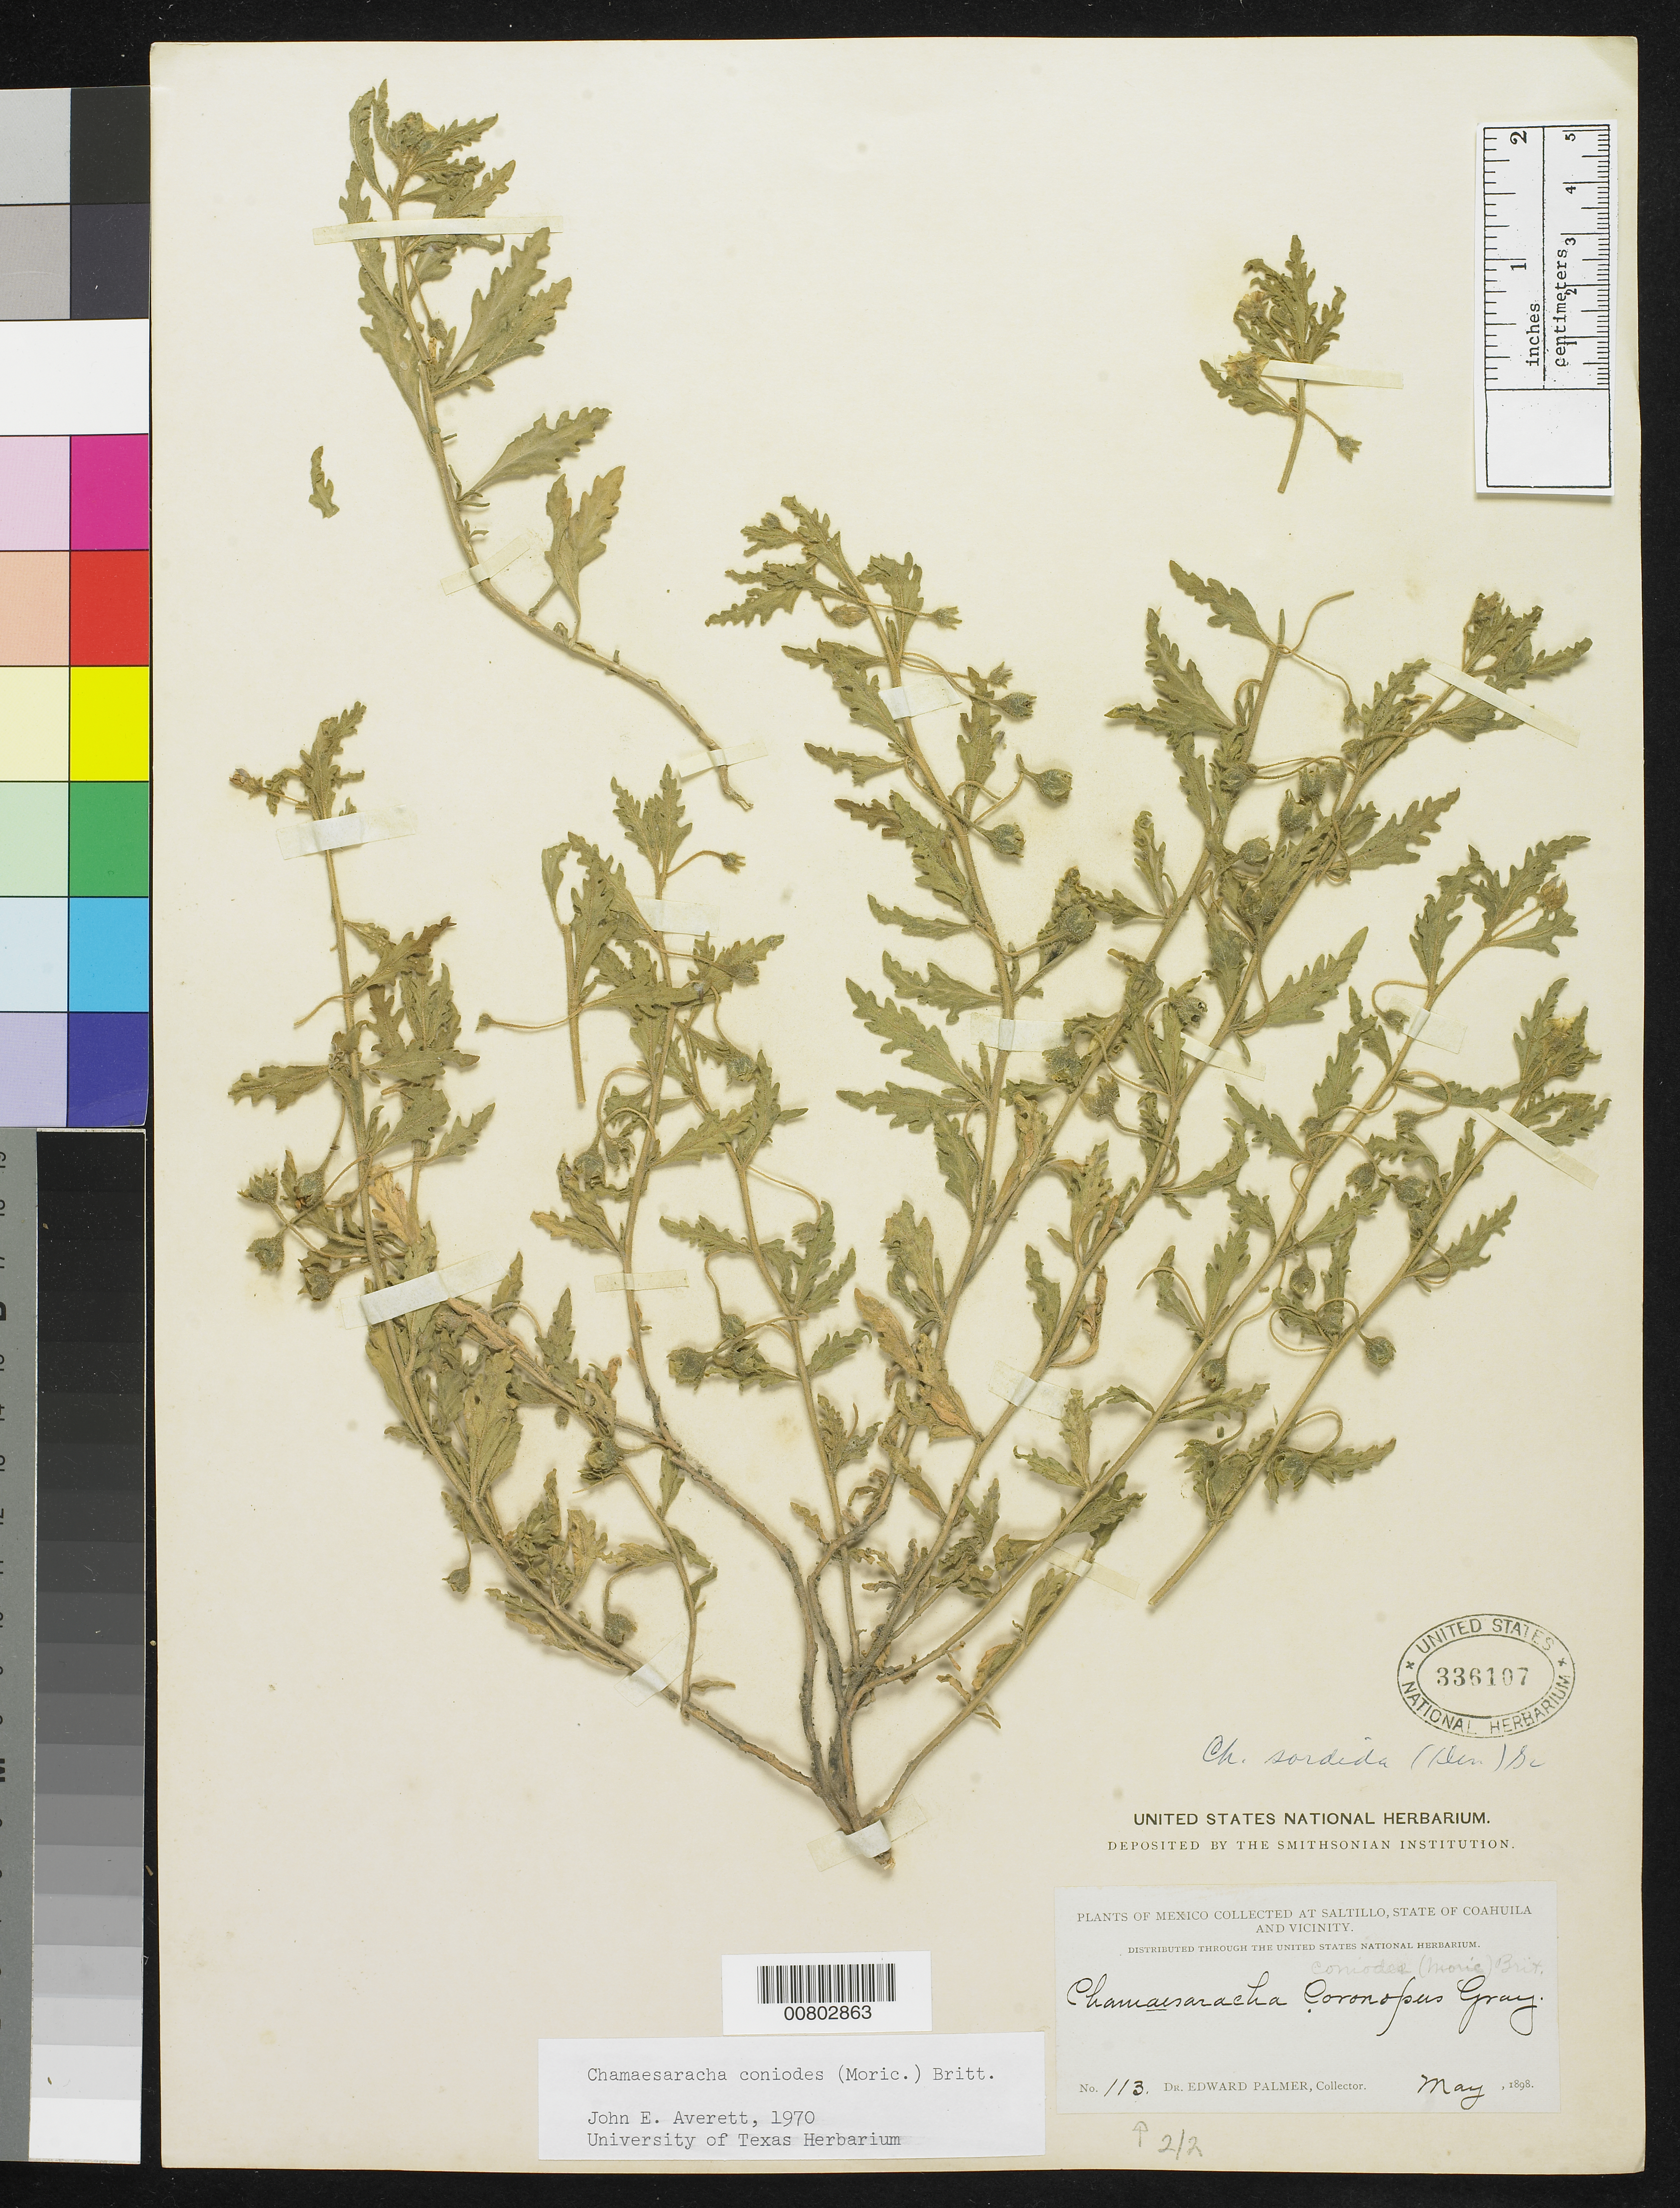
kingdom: Plantae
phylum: Tracheophyta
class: Magnoliopsida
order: Solanales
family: Solanaceae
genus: Chamaesaracha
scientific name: Chamaesaracha coniodes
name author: (Moric. ex Dunal) Britton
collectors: E. Palmer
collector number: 113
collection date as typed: May 1898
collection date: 1898-05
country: Mexico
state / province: Coahuila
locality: Saltillo, Coahuila and vicinity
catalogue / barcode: US 336107